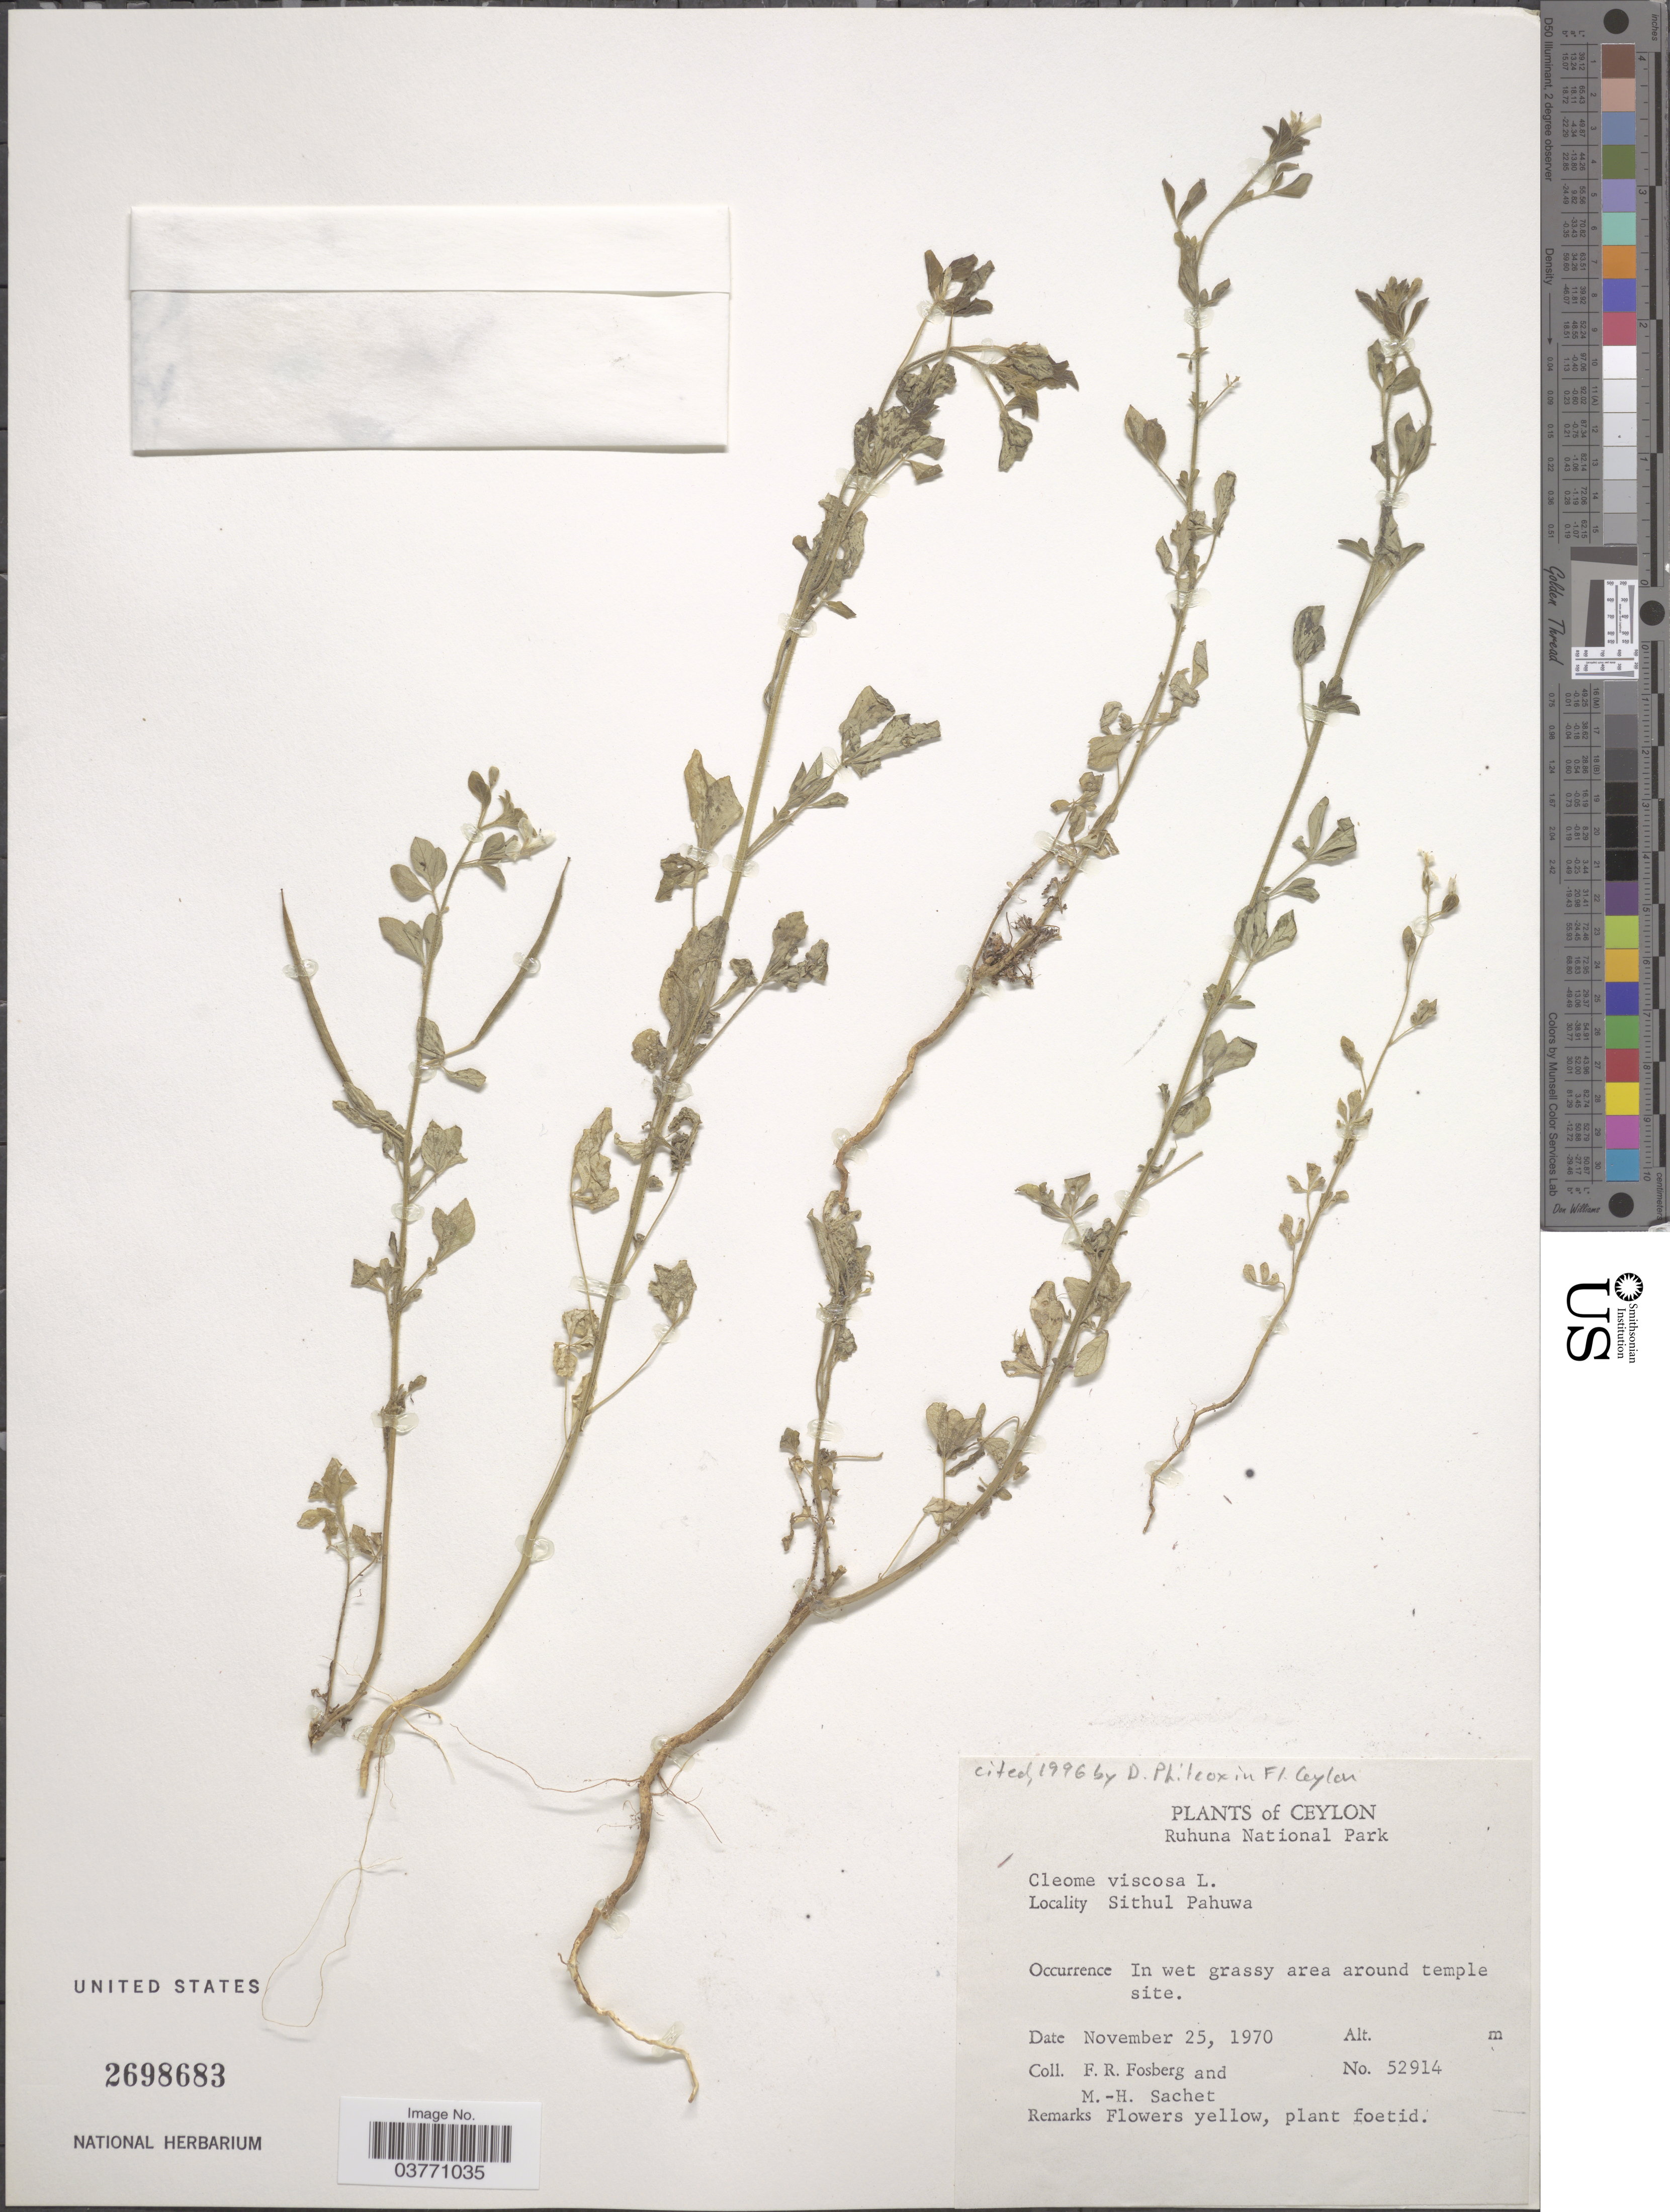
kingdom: Plantae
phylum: Tracheophyta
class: Magnoliopsida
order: Brassicales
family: Cleomaceae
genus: Arivela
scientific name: Arivela viscosa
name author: (L.) Raf.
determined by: Strong, M. T., (US), Smithsonian Institution - National Museum of Natural History (UNITED STATES)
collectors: F. R. Fosberg & M.-H. Sachet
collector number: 52914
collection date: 1970-11-25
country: Sri Lanka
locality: Ceylon. Sithul Pahuwa. In wet grassy area around temple site.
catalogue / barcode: US 2698683